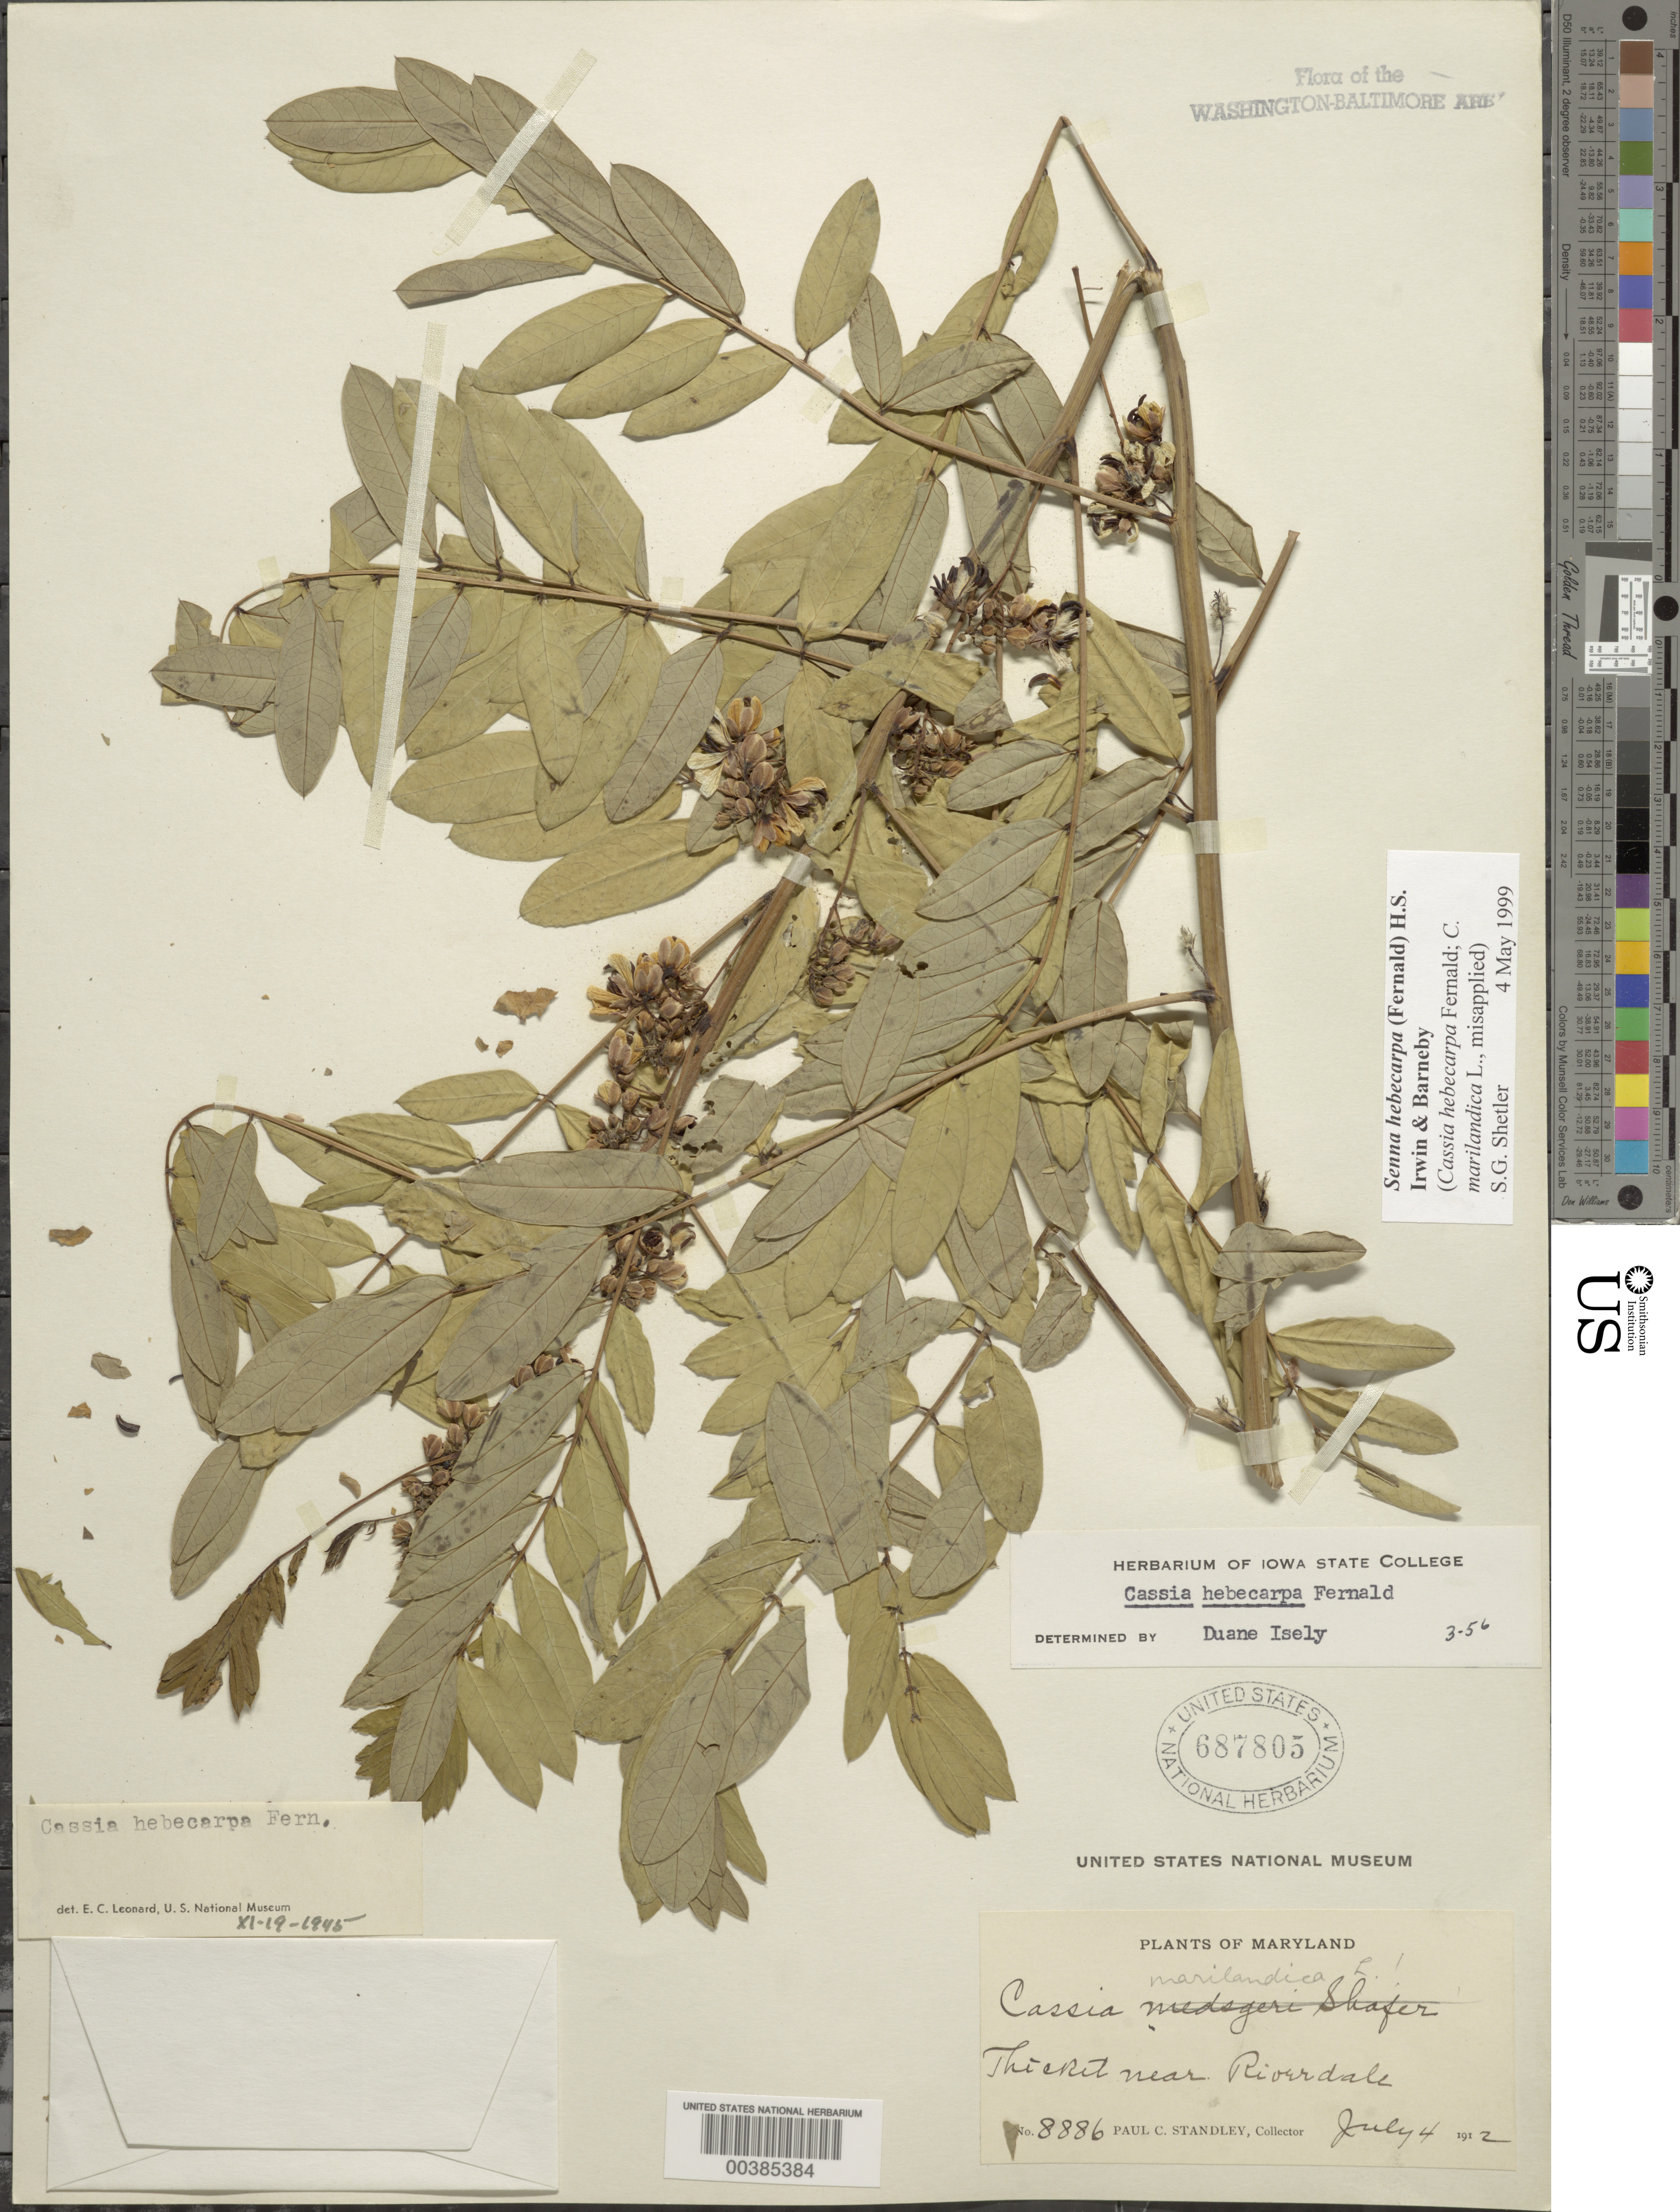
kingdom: Plantae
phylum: Tracheophyta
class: Magnoliopsida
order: Fabales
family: Fabaceae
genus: Senna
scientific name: Senna hebecarpa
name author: (Fernald) H.S. Irwin & Barneby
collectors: P. C. Standley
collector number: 8886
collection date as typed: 04 Jul 1912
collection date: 1912-07-04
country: United States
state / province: Maryland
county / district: Prince George's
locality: Near Riverdale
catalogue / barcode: US 687805